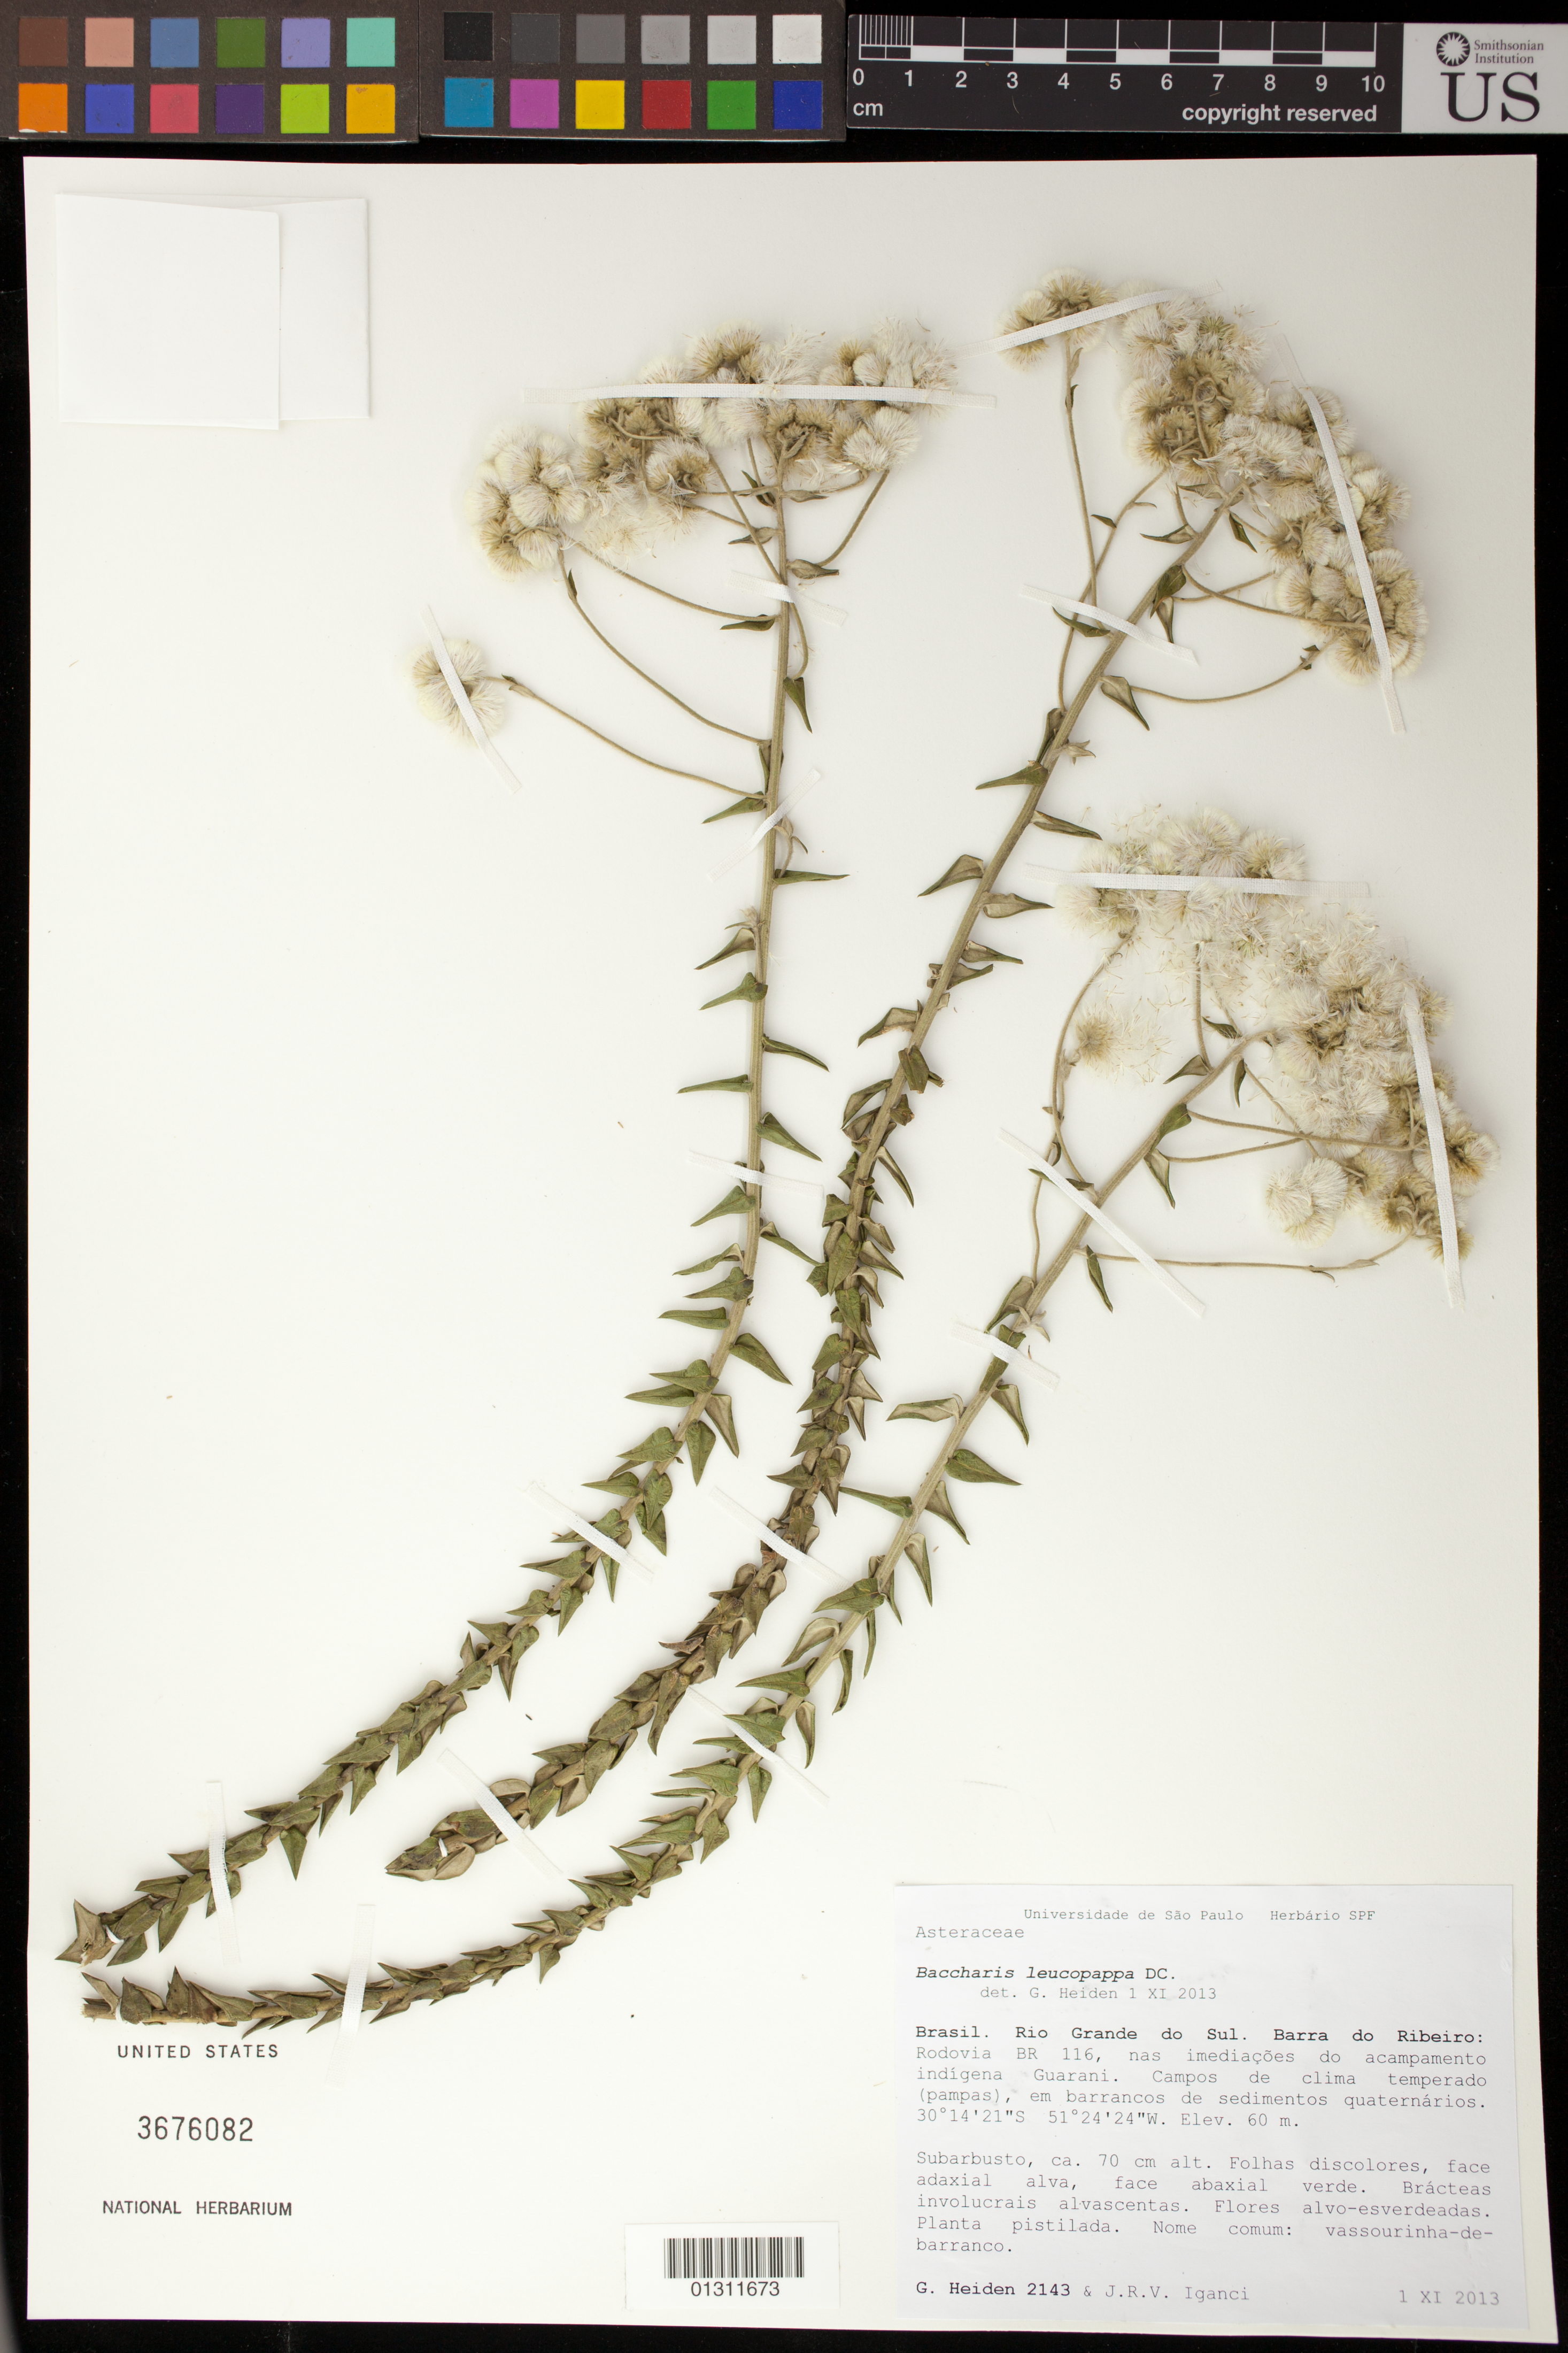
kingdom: Plantae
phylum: Tracheophyta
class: Magnoliopsida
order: Asterales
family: Asteraceae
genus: Baccharis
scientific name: Baccharis leucopappa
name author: DC.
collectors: G. Heiden & J. R. V. Iganci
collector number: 2143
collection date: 2013-11-01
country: Brazil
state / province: Rio Grande do Sul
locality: Barra do Ribeiro: Rodovia BR 116, Guarani.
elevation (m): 60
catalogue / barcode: US 3676082